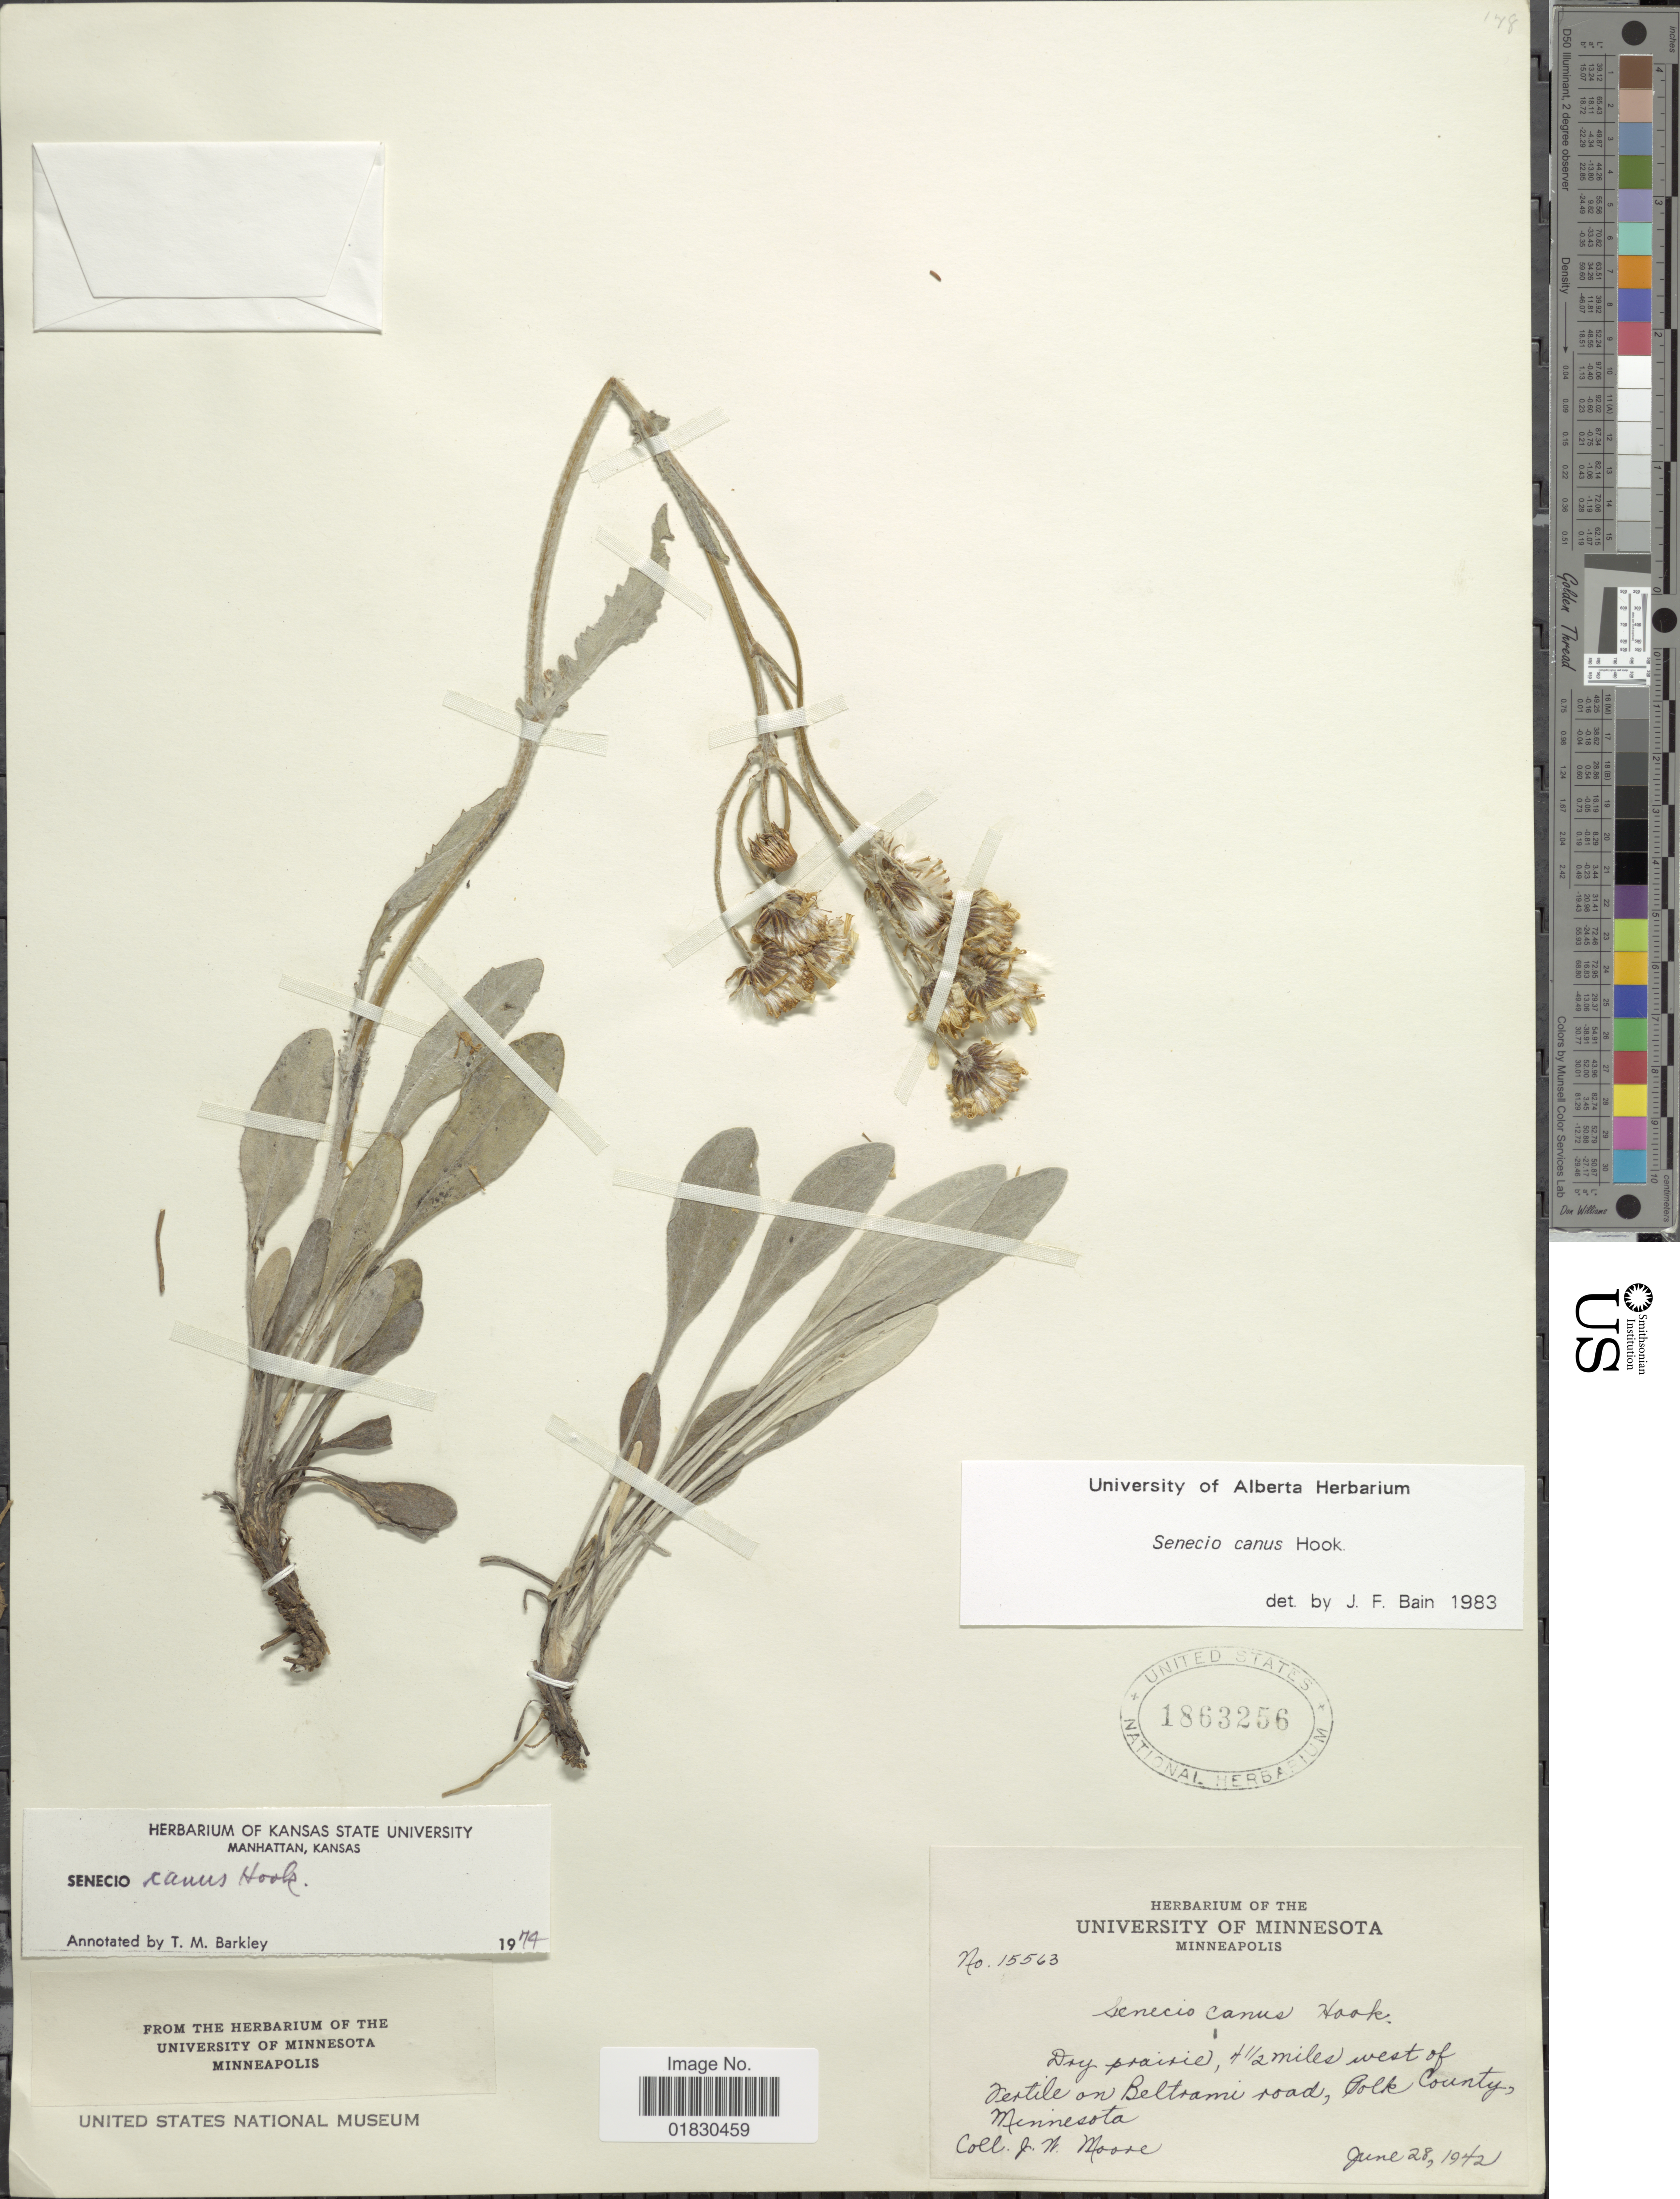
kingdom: Plantae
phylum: Tracheophyta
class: Magnoliopsida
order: Asterales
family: Asteraceae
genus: Packera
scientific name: Packera cana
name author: (Hook.) W.A. Weber & Á. Löve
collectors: J. Moore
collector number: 15563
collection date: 1942-06-28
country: United States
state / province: Minnesota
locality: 4½ miles west of Pertile on Beltrami road, Polk County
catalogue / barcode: US 1863256